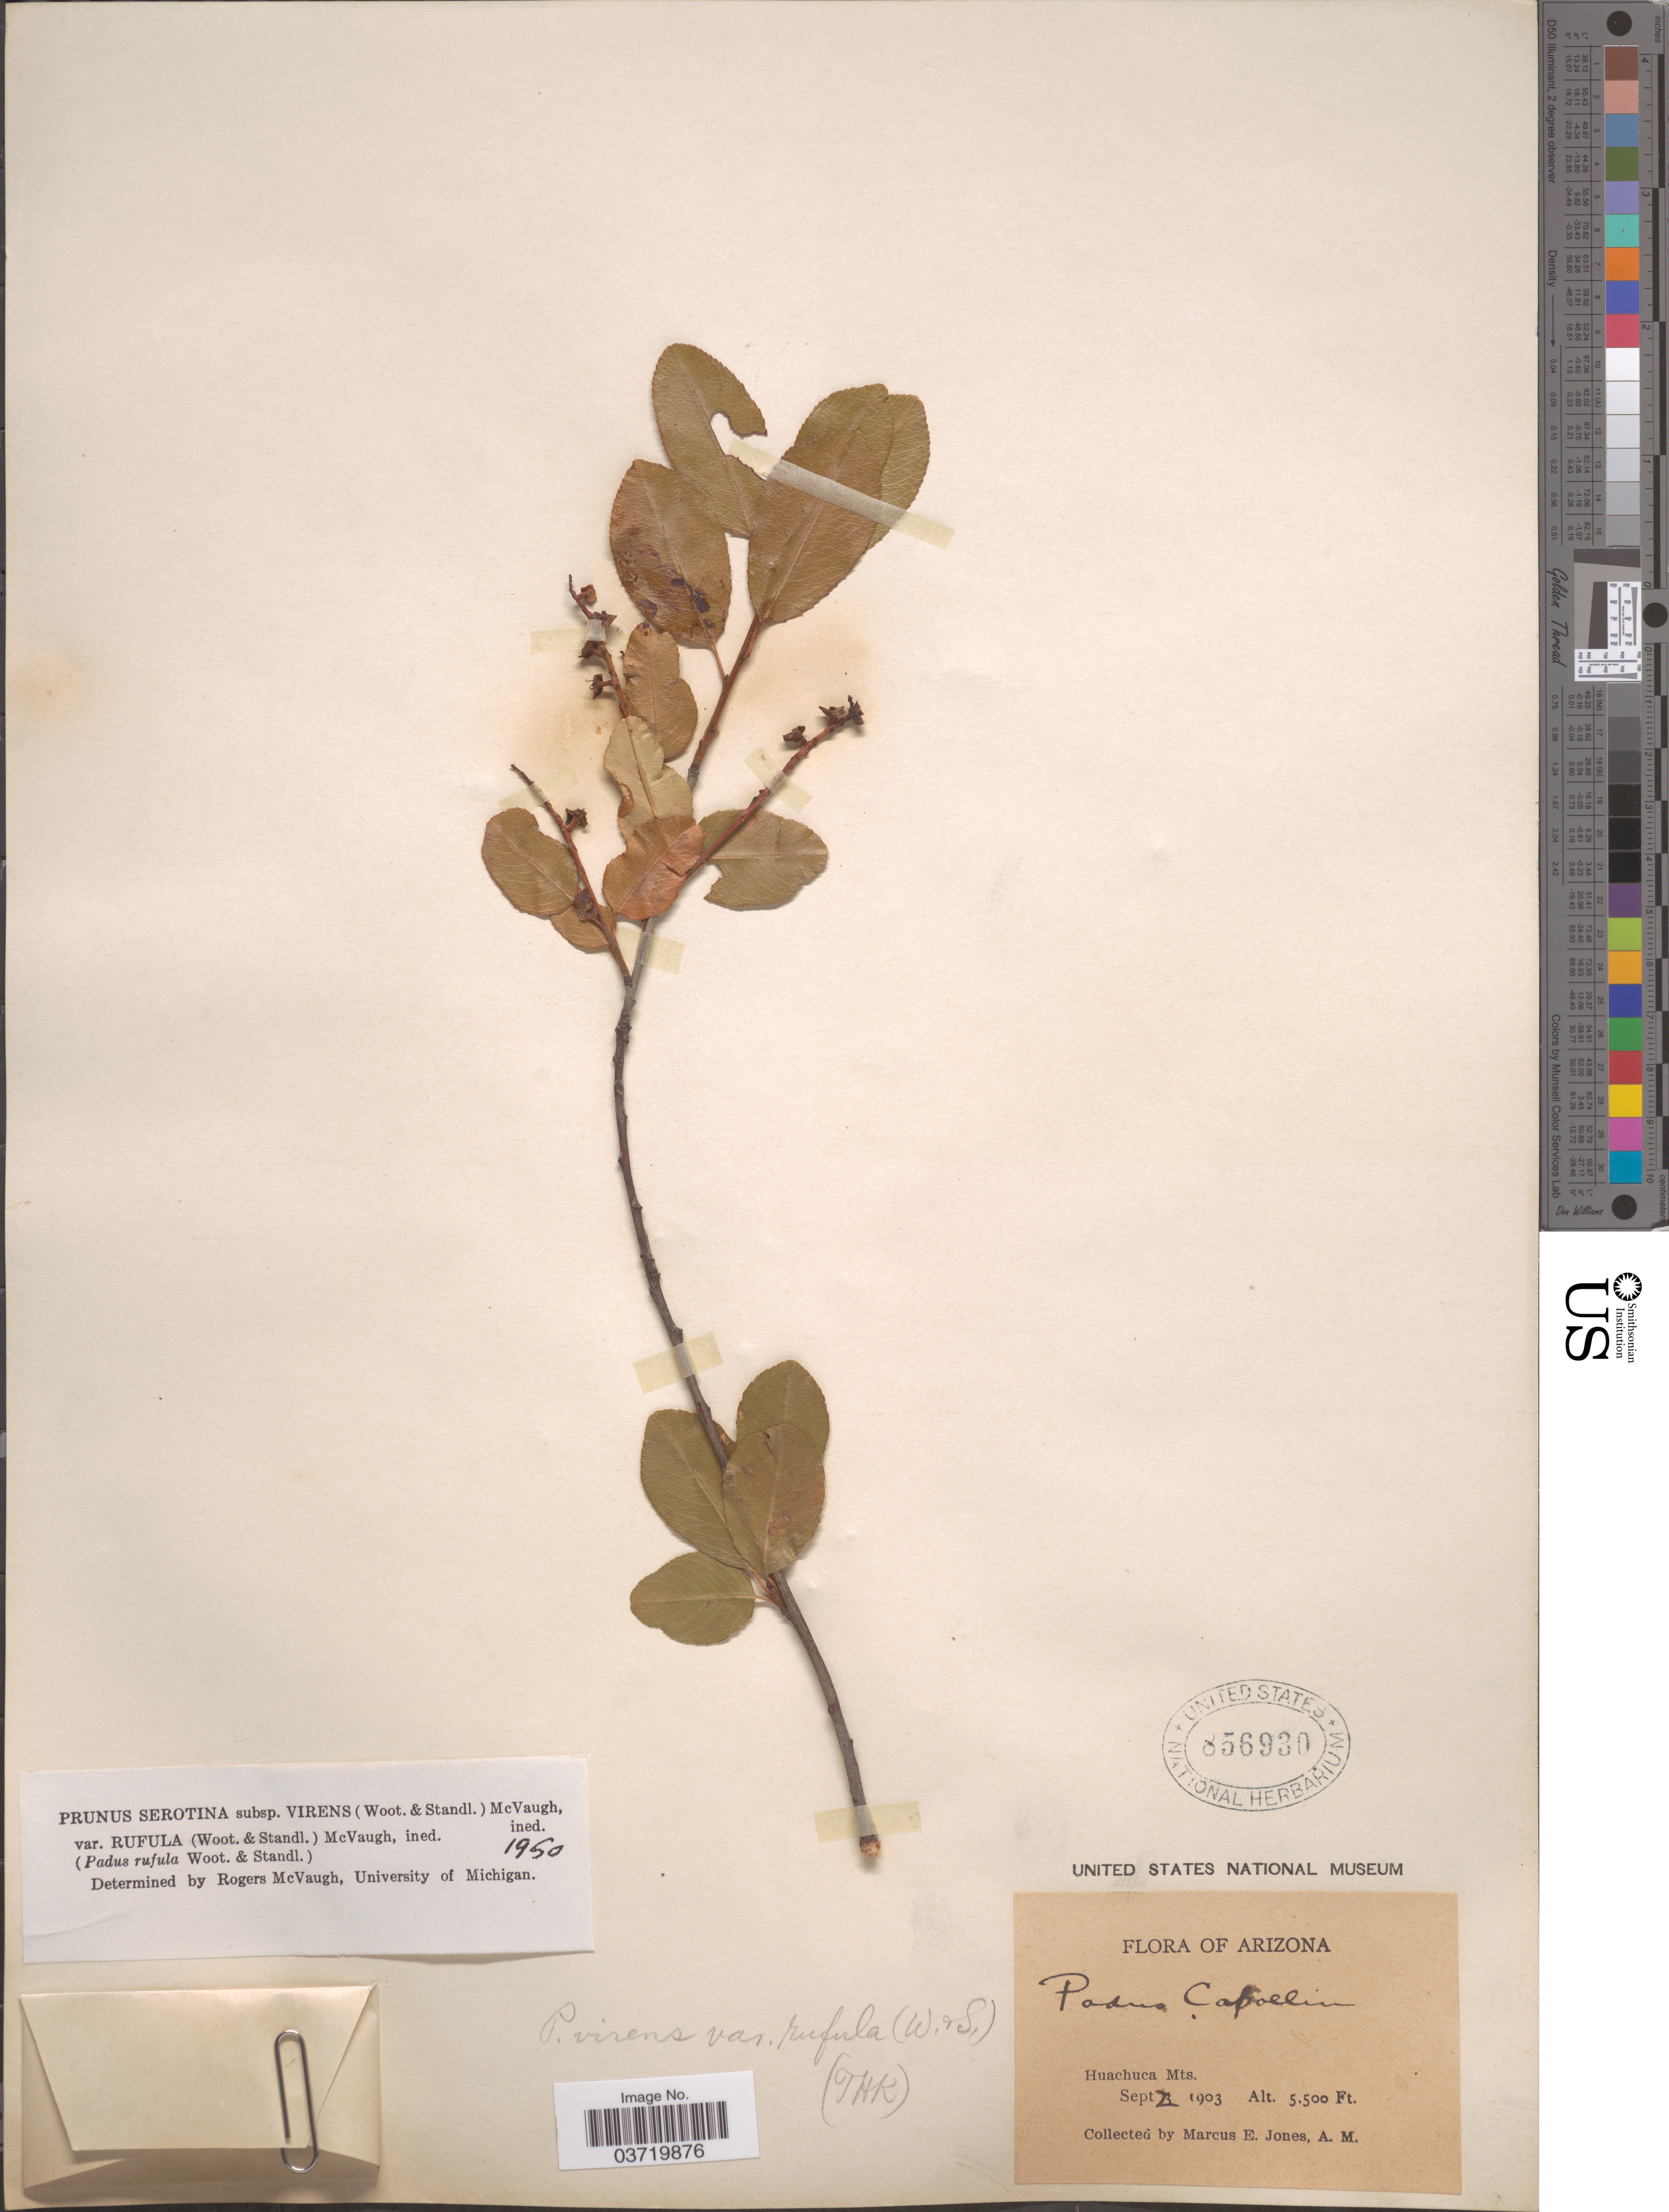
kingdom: Plantae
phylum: Tracheophyta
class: Magnoliopsida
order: Rosales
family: Rosaceae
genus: Prunus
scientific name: Prunus serotina var. rufula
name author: (Wooton & Standl.) McVaugh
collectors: M. E. Jones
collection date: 1903-09-02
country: United States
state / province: Arizona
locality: Huachuca Mts.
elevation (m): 1676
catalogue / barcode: US 856930